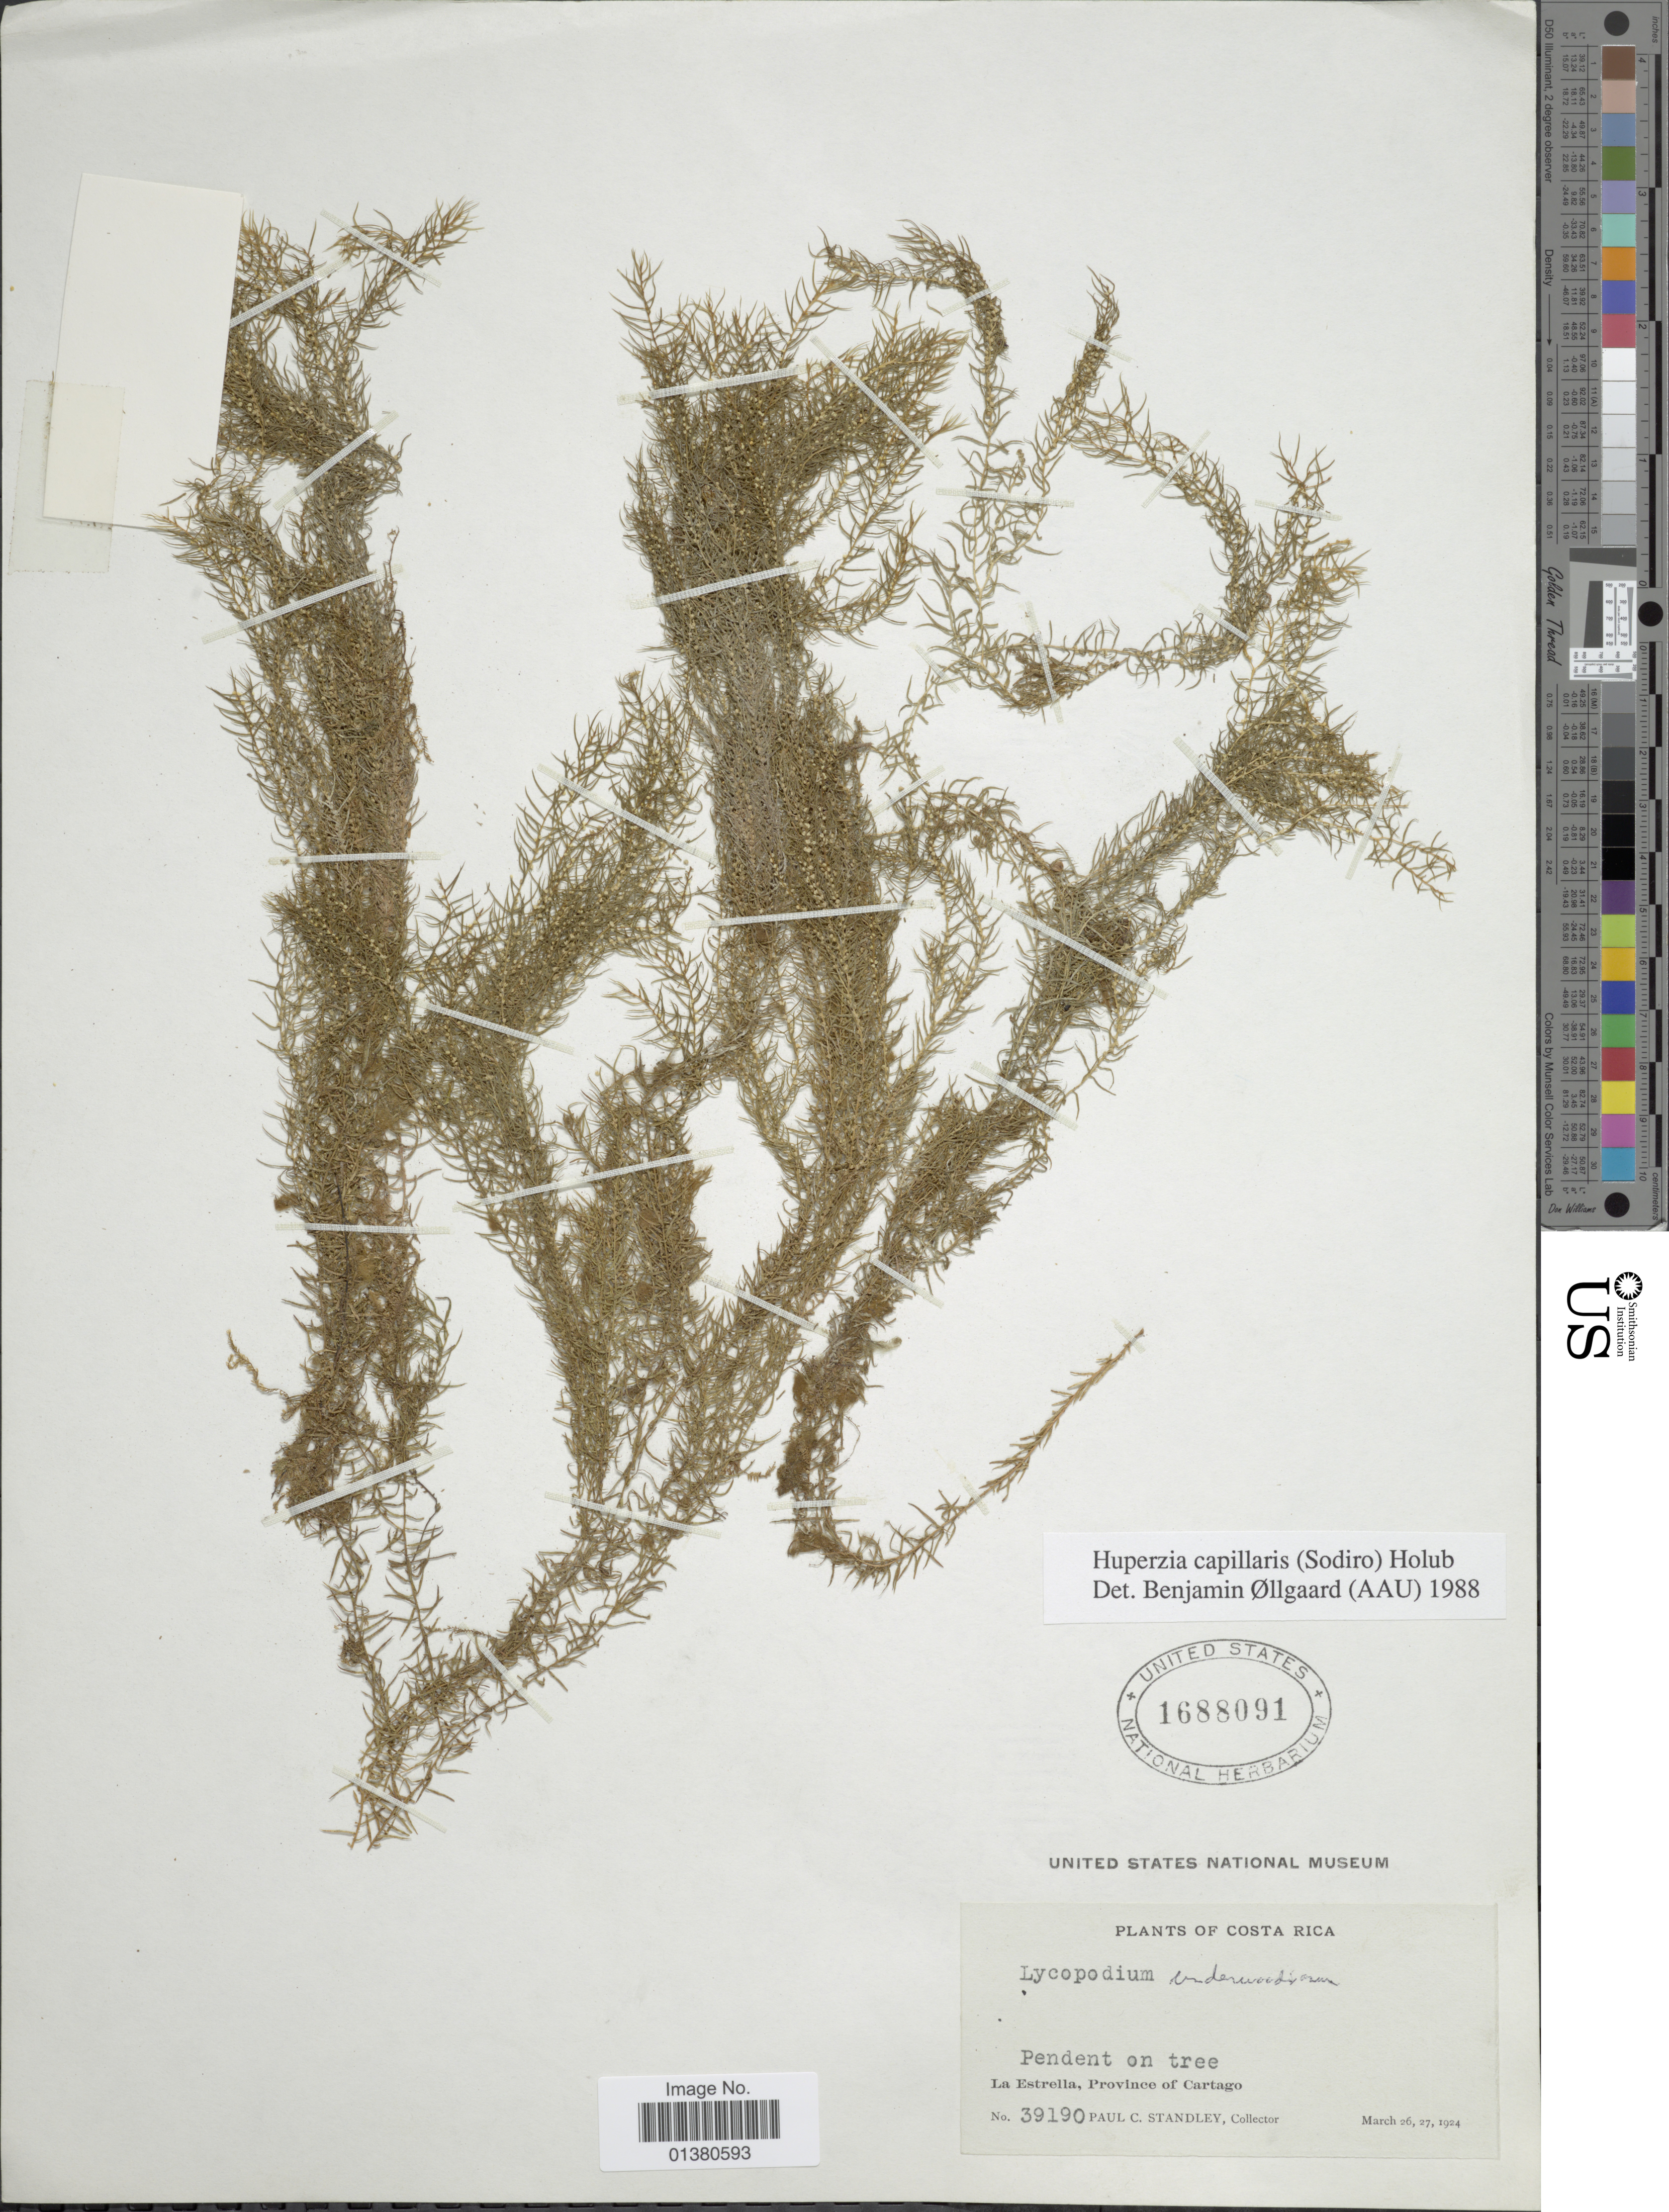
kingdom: Plantae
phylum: Tracheophyta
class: Lycopodiopsida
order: Lycopodiales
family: Lycopodiaceae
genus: Phlegmariurus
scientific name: Phlegmariurus capillaris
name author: (Sodiro) B. Øllg.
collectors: P. C. Standley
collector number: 39190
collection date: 1924-03-26/1924-03-27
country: Costa Rica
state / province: Cartago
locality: Pendent on tree, La Esterlla, province of Cartago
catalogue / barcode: US 1688091